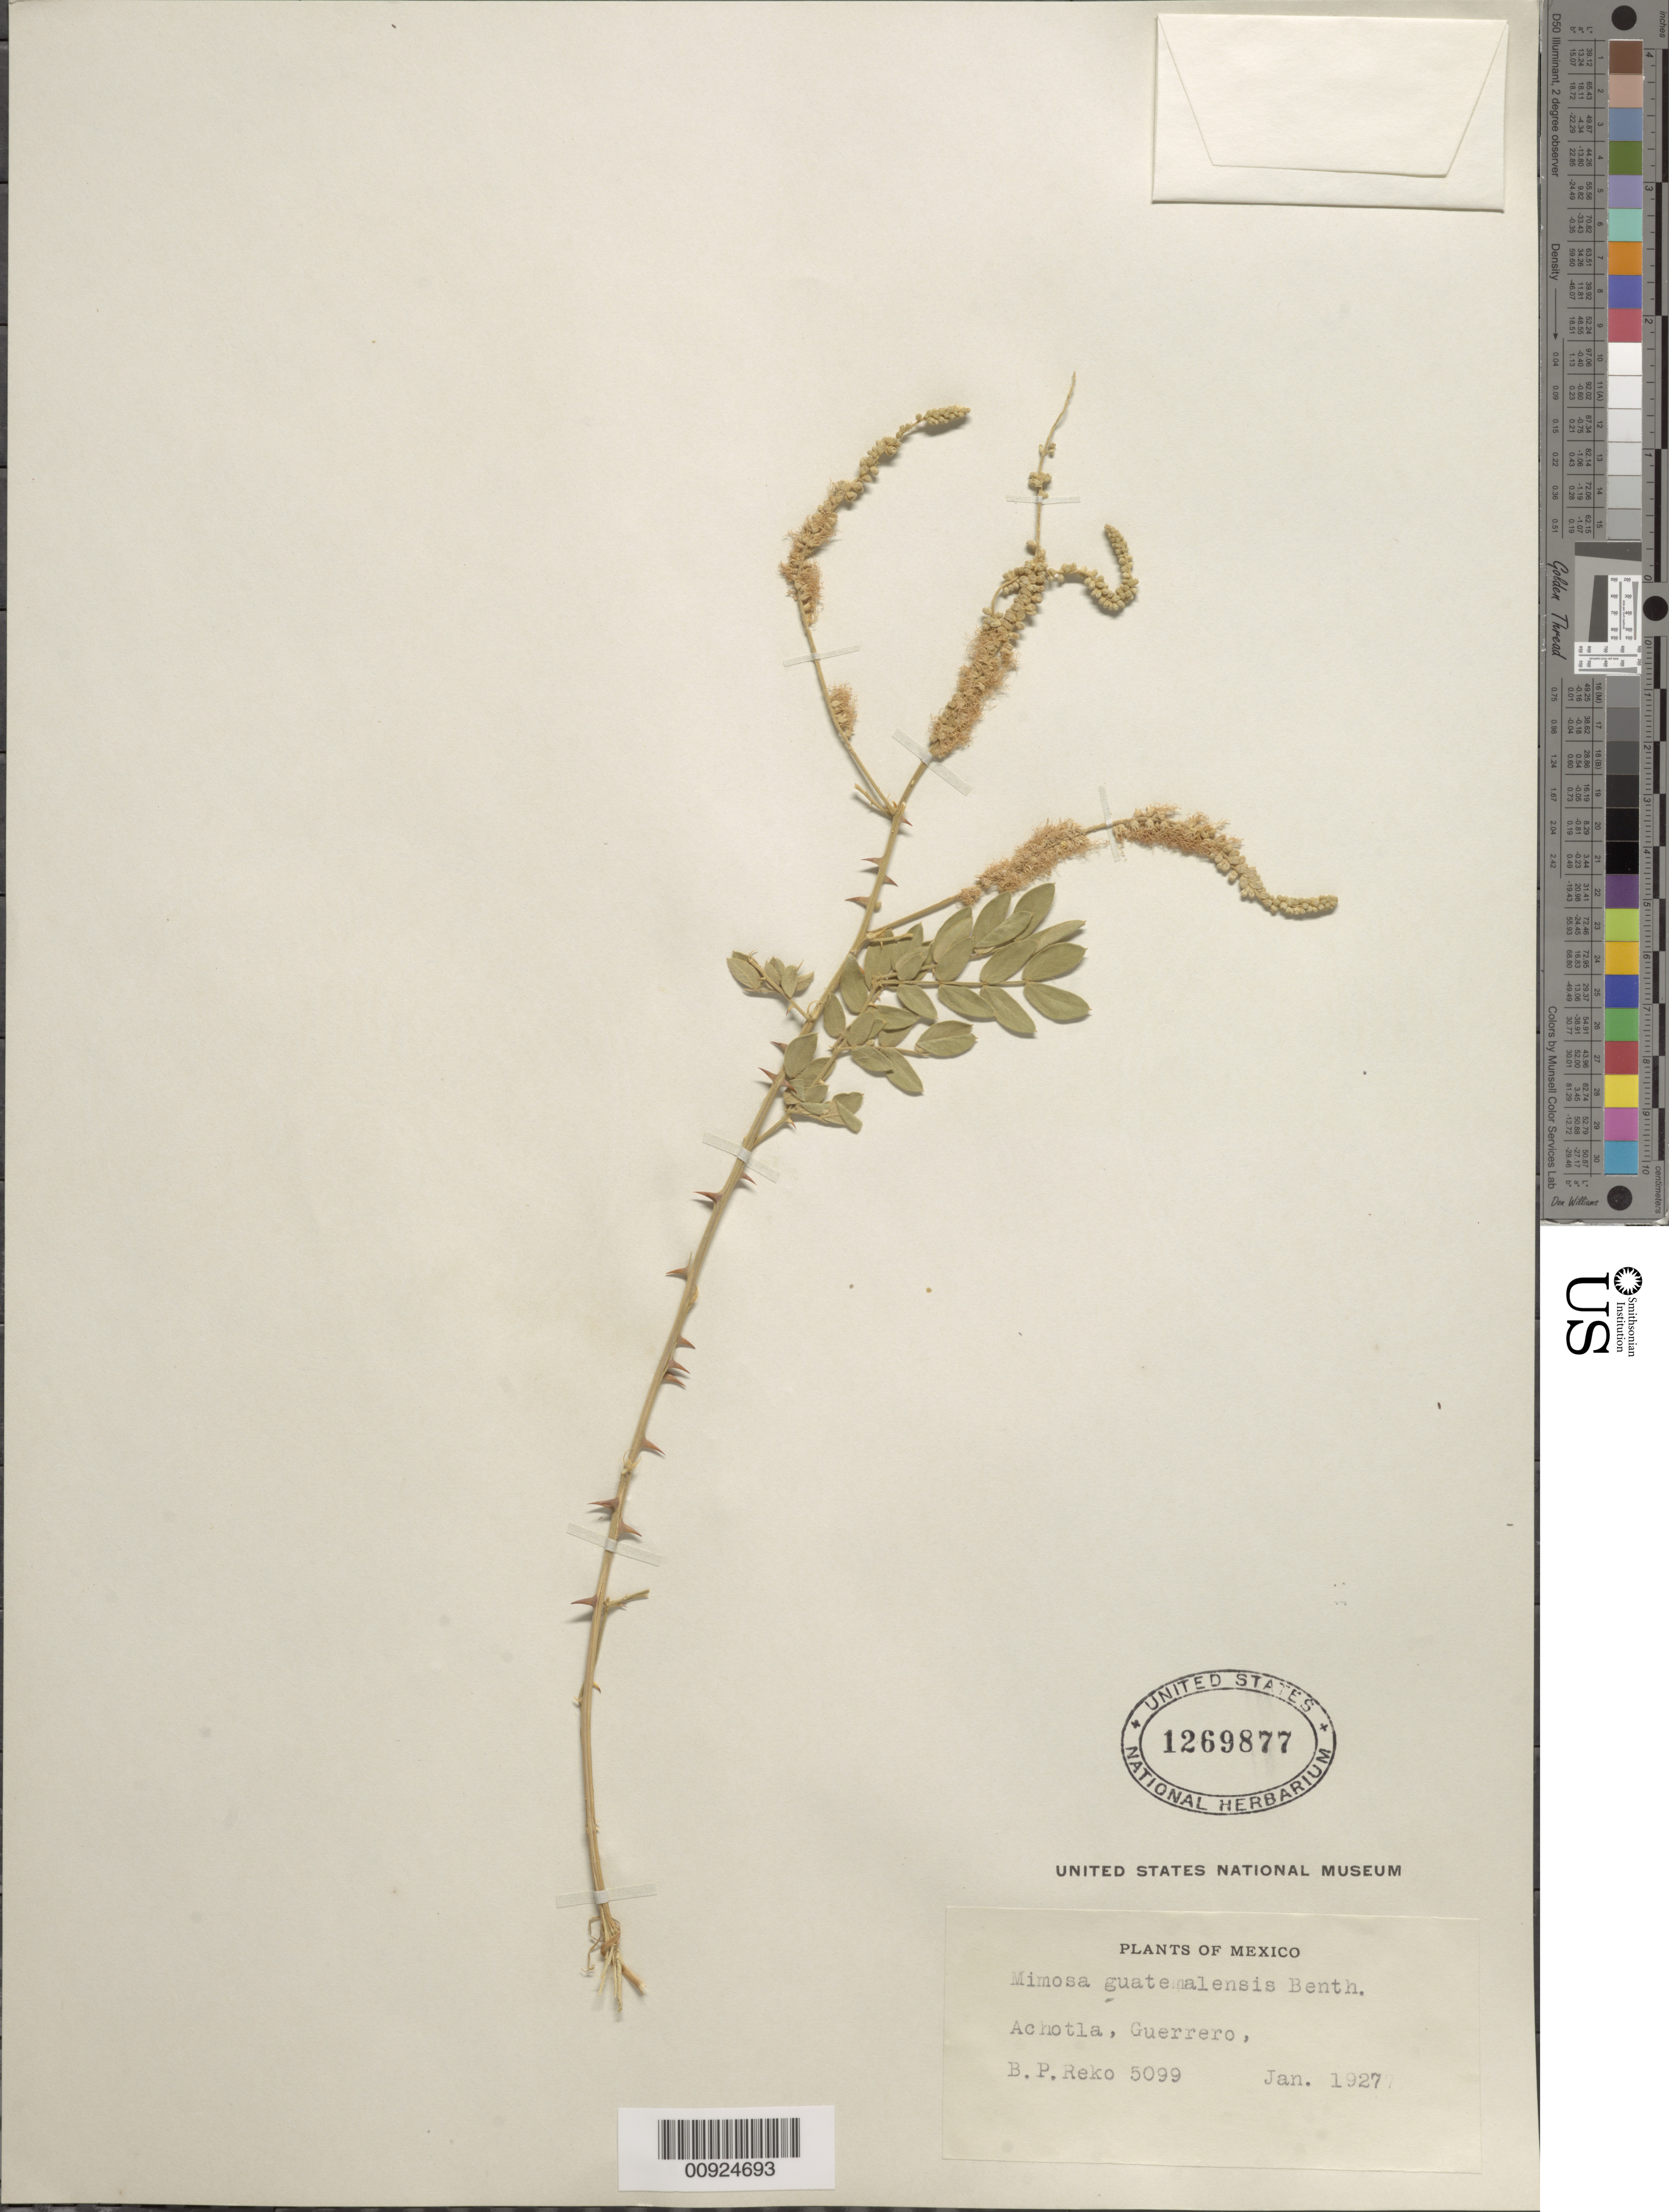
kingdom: Plantae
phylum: Tracheophyta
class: Magnoliopsida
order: Fabales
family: Fabaceae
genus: Mimosa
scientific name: Mimosa guatemalensis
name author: (Hook.) Benth.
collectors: B. P. Reko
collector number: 5099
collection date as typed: Jan 1927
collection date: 1927-01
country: Mexico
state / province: Guerrero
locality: Achotla, Guerrero.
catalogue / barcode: US 1269877